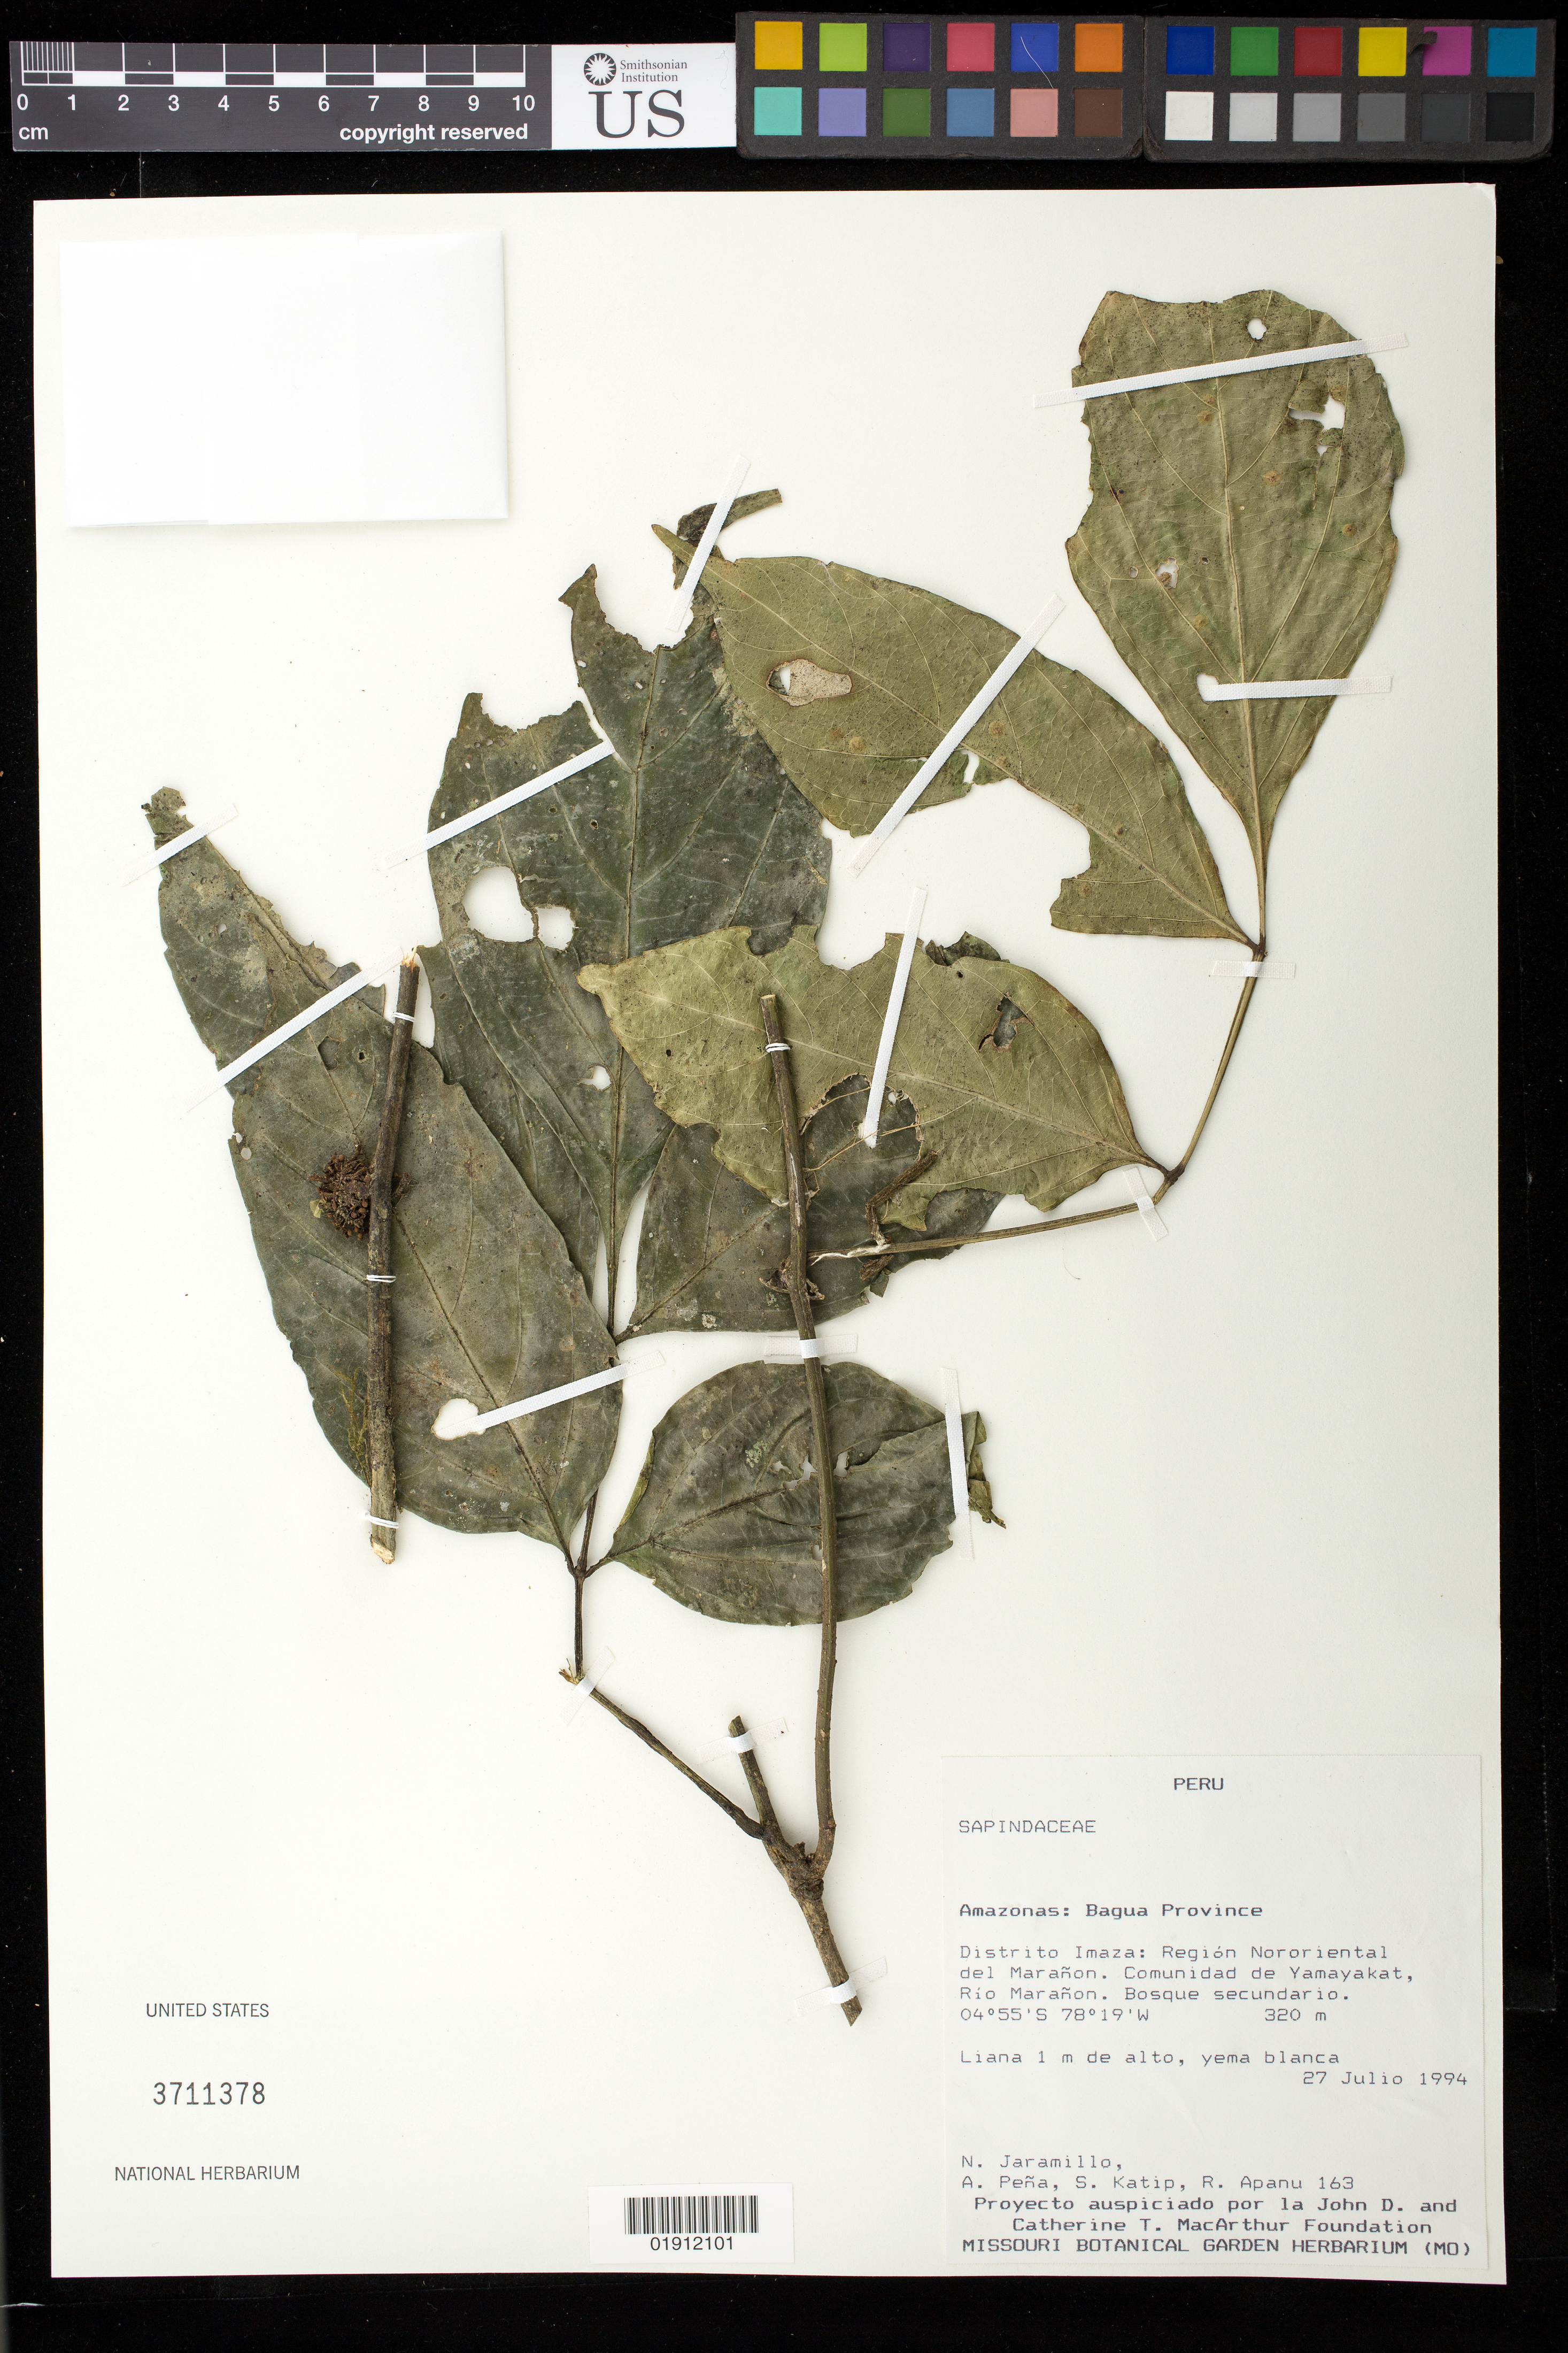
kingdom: Plantae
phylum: Tracheophyta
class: Magnoliopsida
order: Sapindales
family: Sapindaceae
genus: Paullinia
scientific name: Paullinia pterocarpa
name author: Triana & Planch.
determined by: Acevedo-Rodriguez, P., (US), Smithsonian Institution - National Museum of Natural History (UNITED STATES)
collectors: N. Jaramillo, A. Pena, S. Katip & R. Apanu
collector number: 163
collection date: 1994-07-27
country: Peru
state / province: Amazonas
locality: Bagua Province, Distrito Imaza, región nororiental del Marañon. Comuidad de Yamayakat, Río Marañon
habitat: Bosque secundario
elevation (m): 320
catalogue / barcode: US 3711378